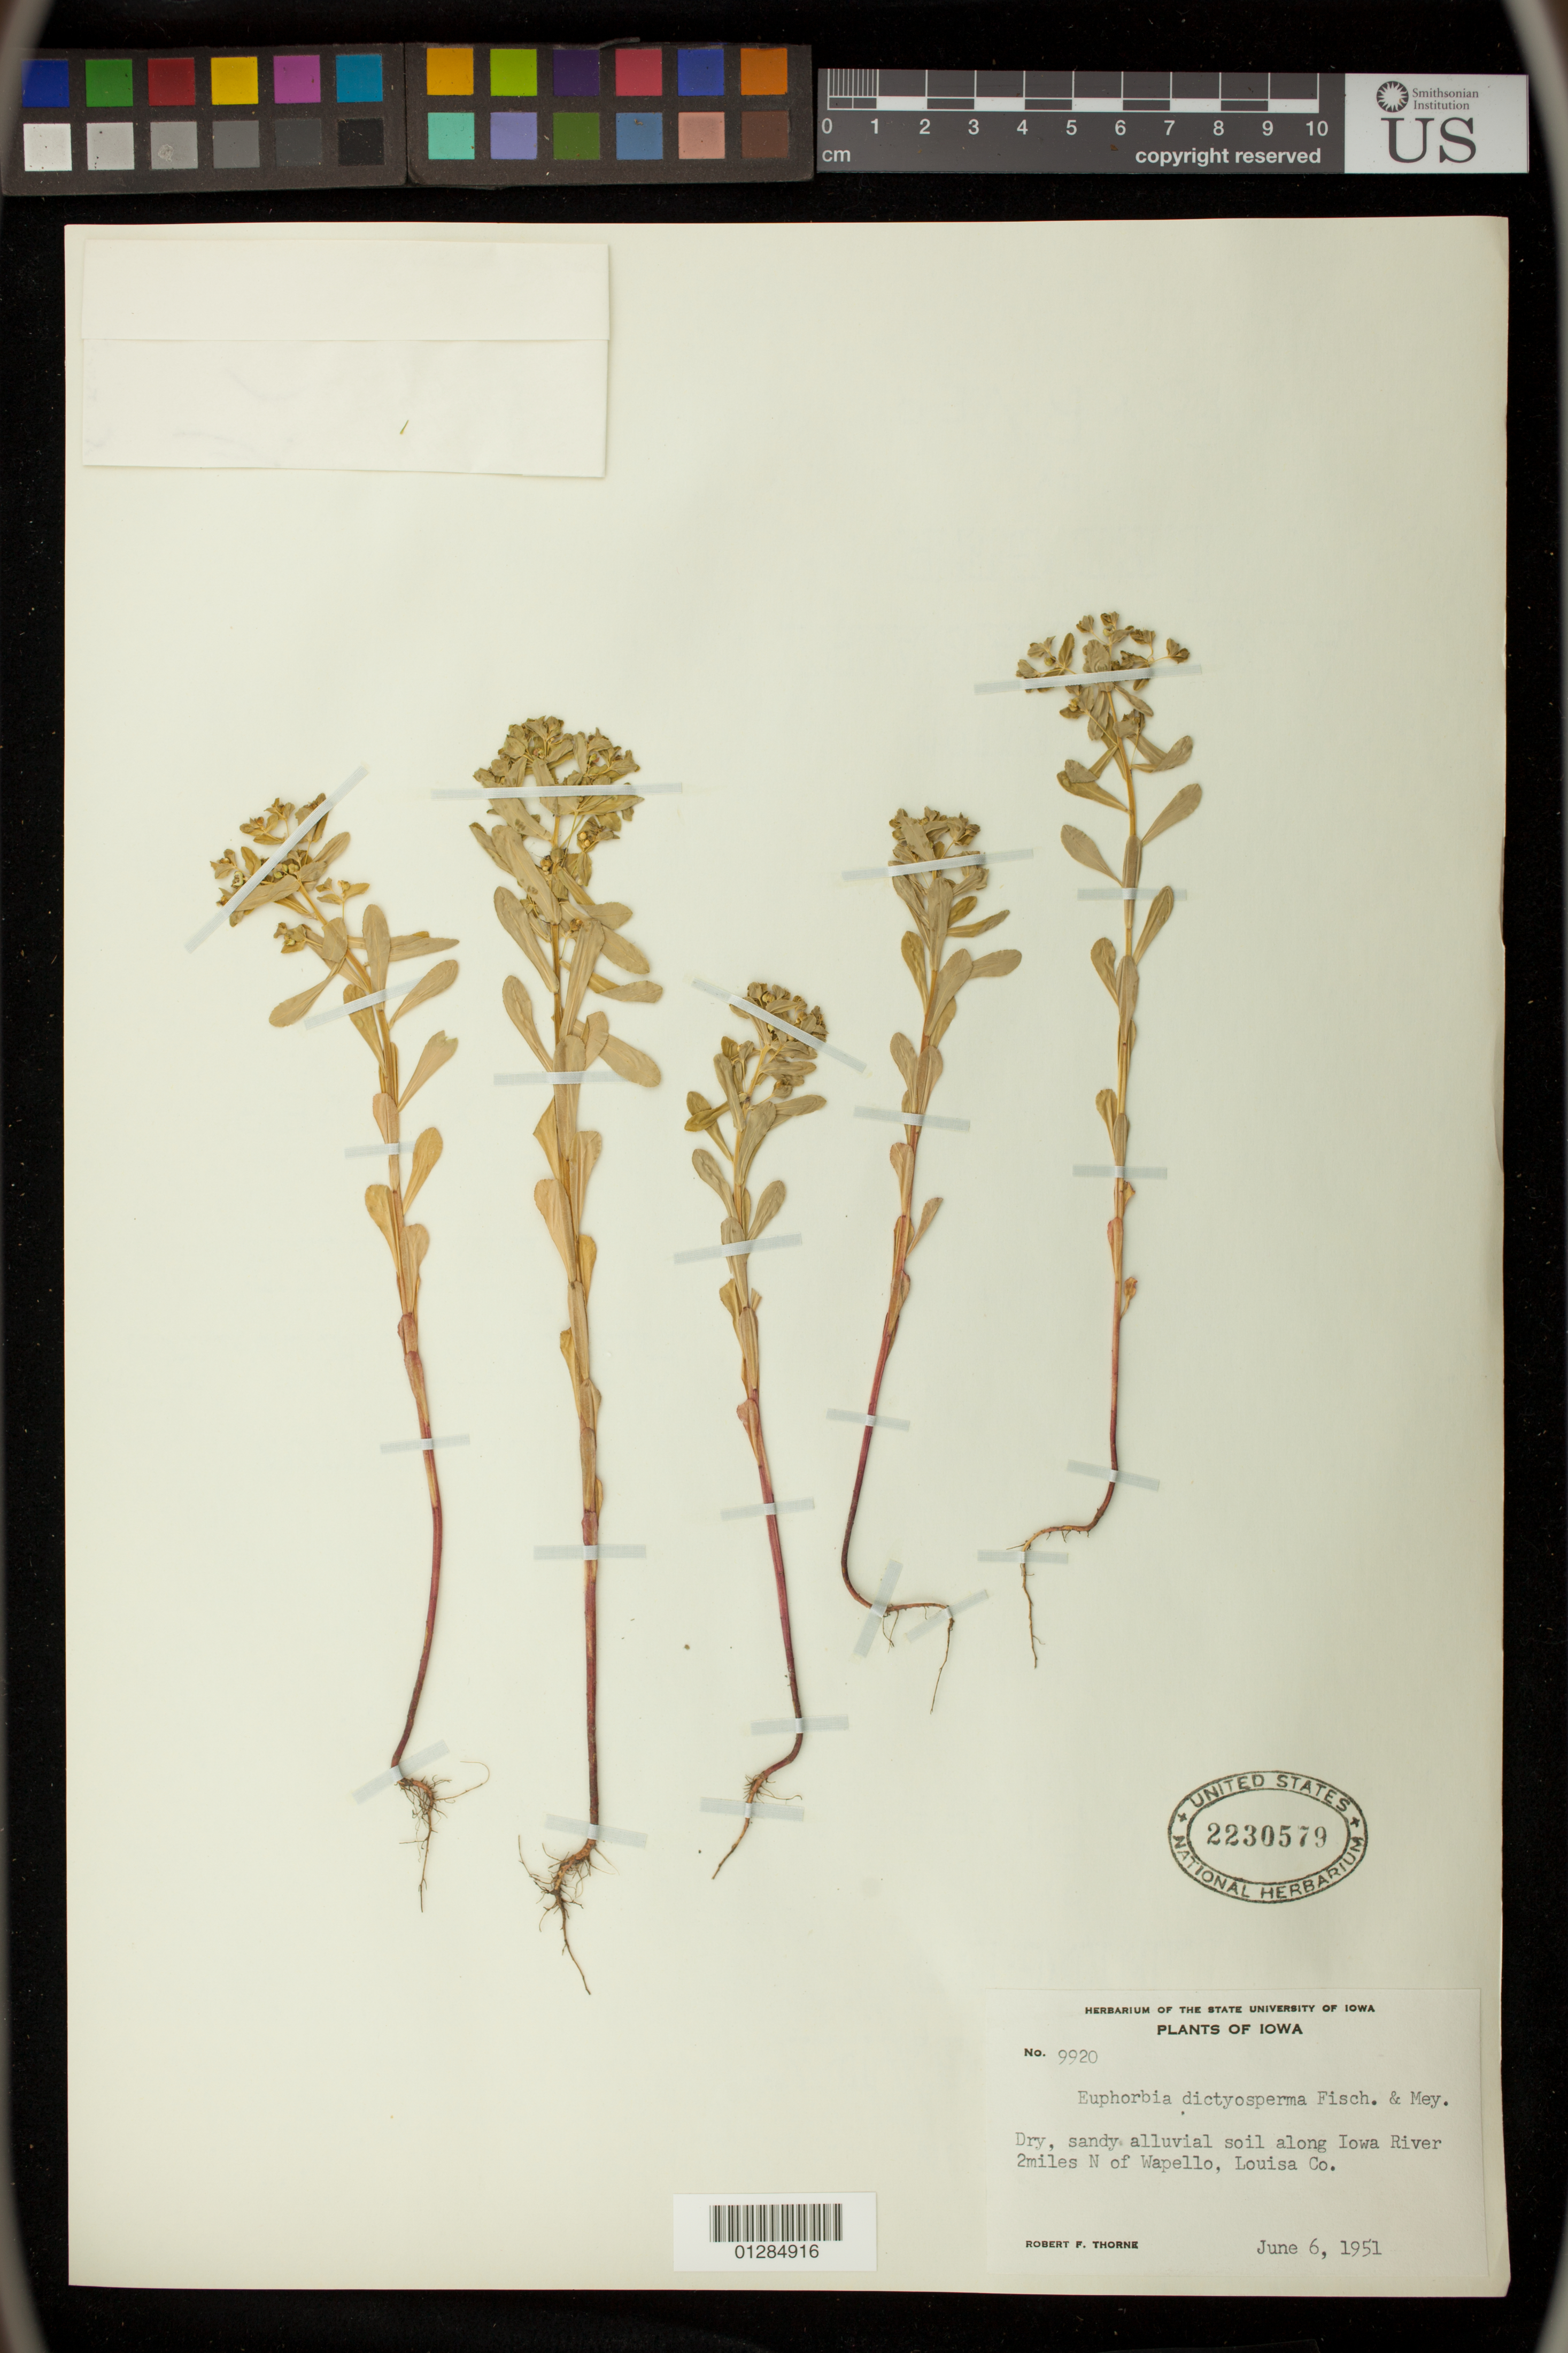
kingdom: Plantae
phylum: Tracheophyta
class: Magnoliopsida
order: Malpighiales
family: Euphorbiaceae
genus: Euphorbia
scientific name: Euphorbia spathulata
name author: Lam.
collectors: R. F. Thorne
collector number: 9920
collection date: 1951-06-06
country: United States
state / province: Iowa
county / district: Louisa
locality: Along Iowa River 2 miles N of Wapello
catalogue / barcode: US 2230579